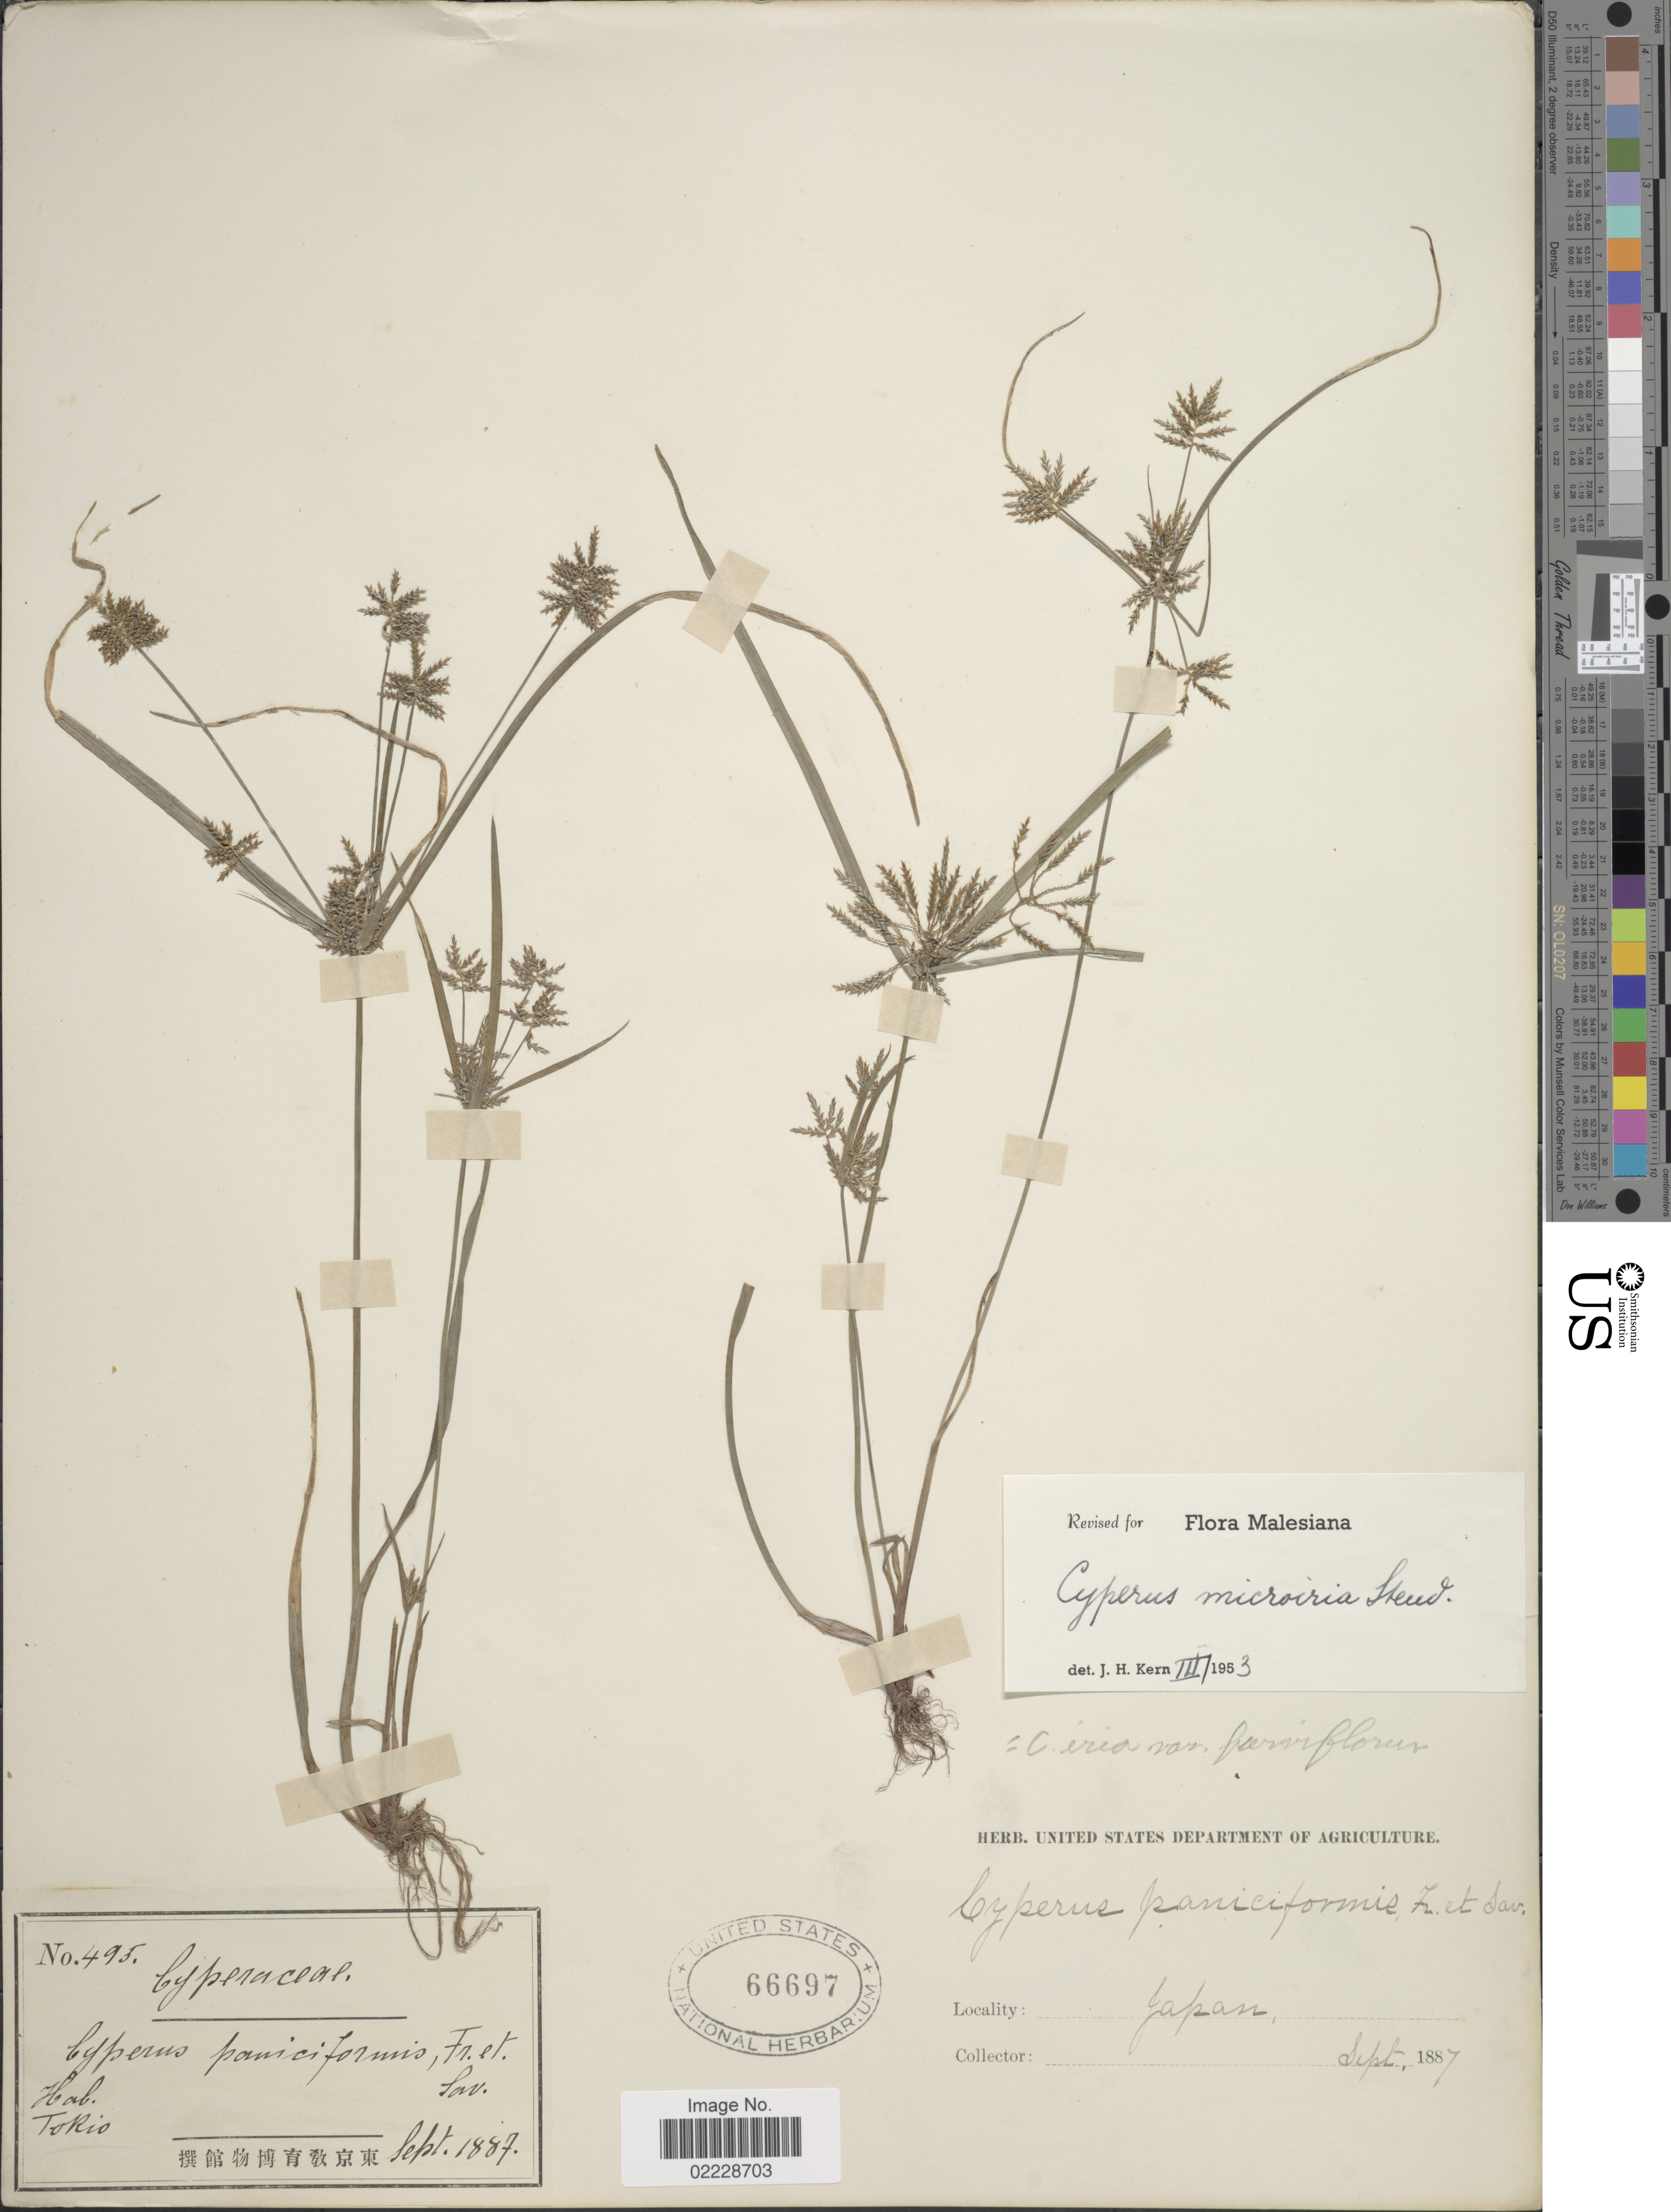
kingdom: Plantae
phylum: Tracheophyta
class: Liliopsida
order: Poales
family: Cyperaceae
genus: Cyperus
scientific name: Cyperus microiria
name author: Steud.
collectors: ex herb. United States National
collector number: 495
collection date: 1887-09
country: Japan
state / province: Tokyo, Federal City of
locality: Tokio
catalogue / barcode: US 66697